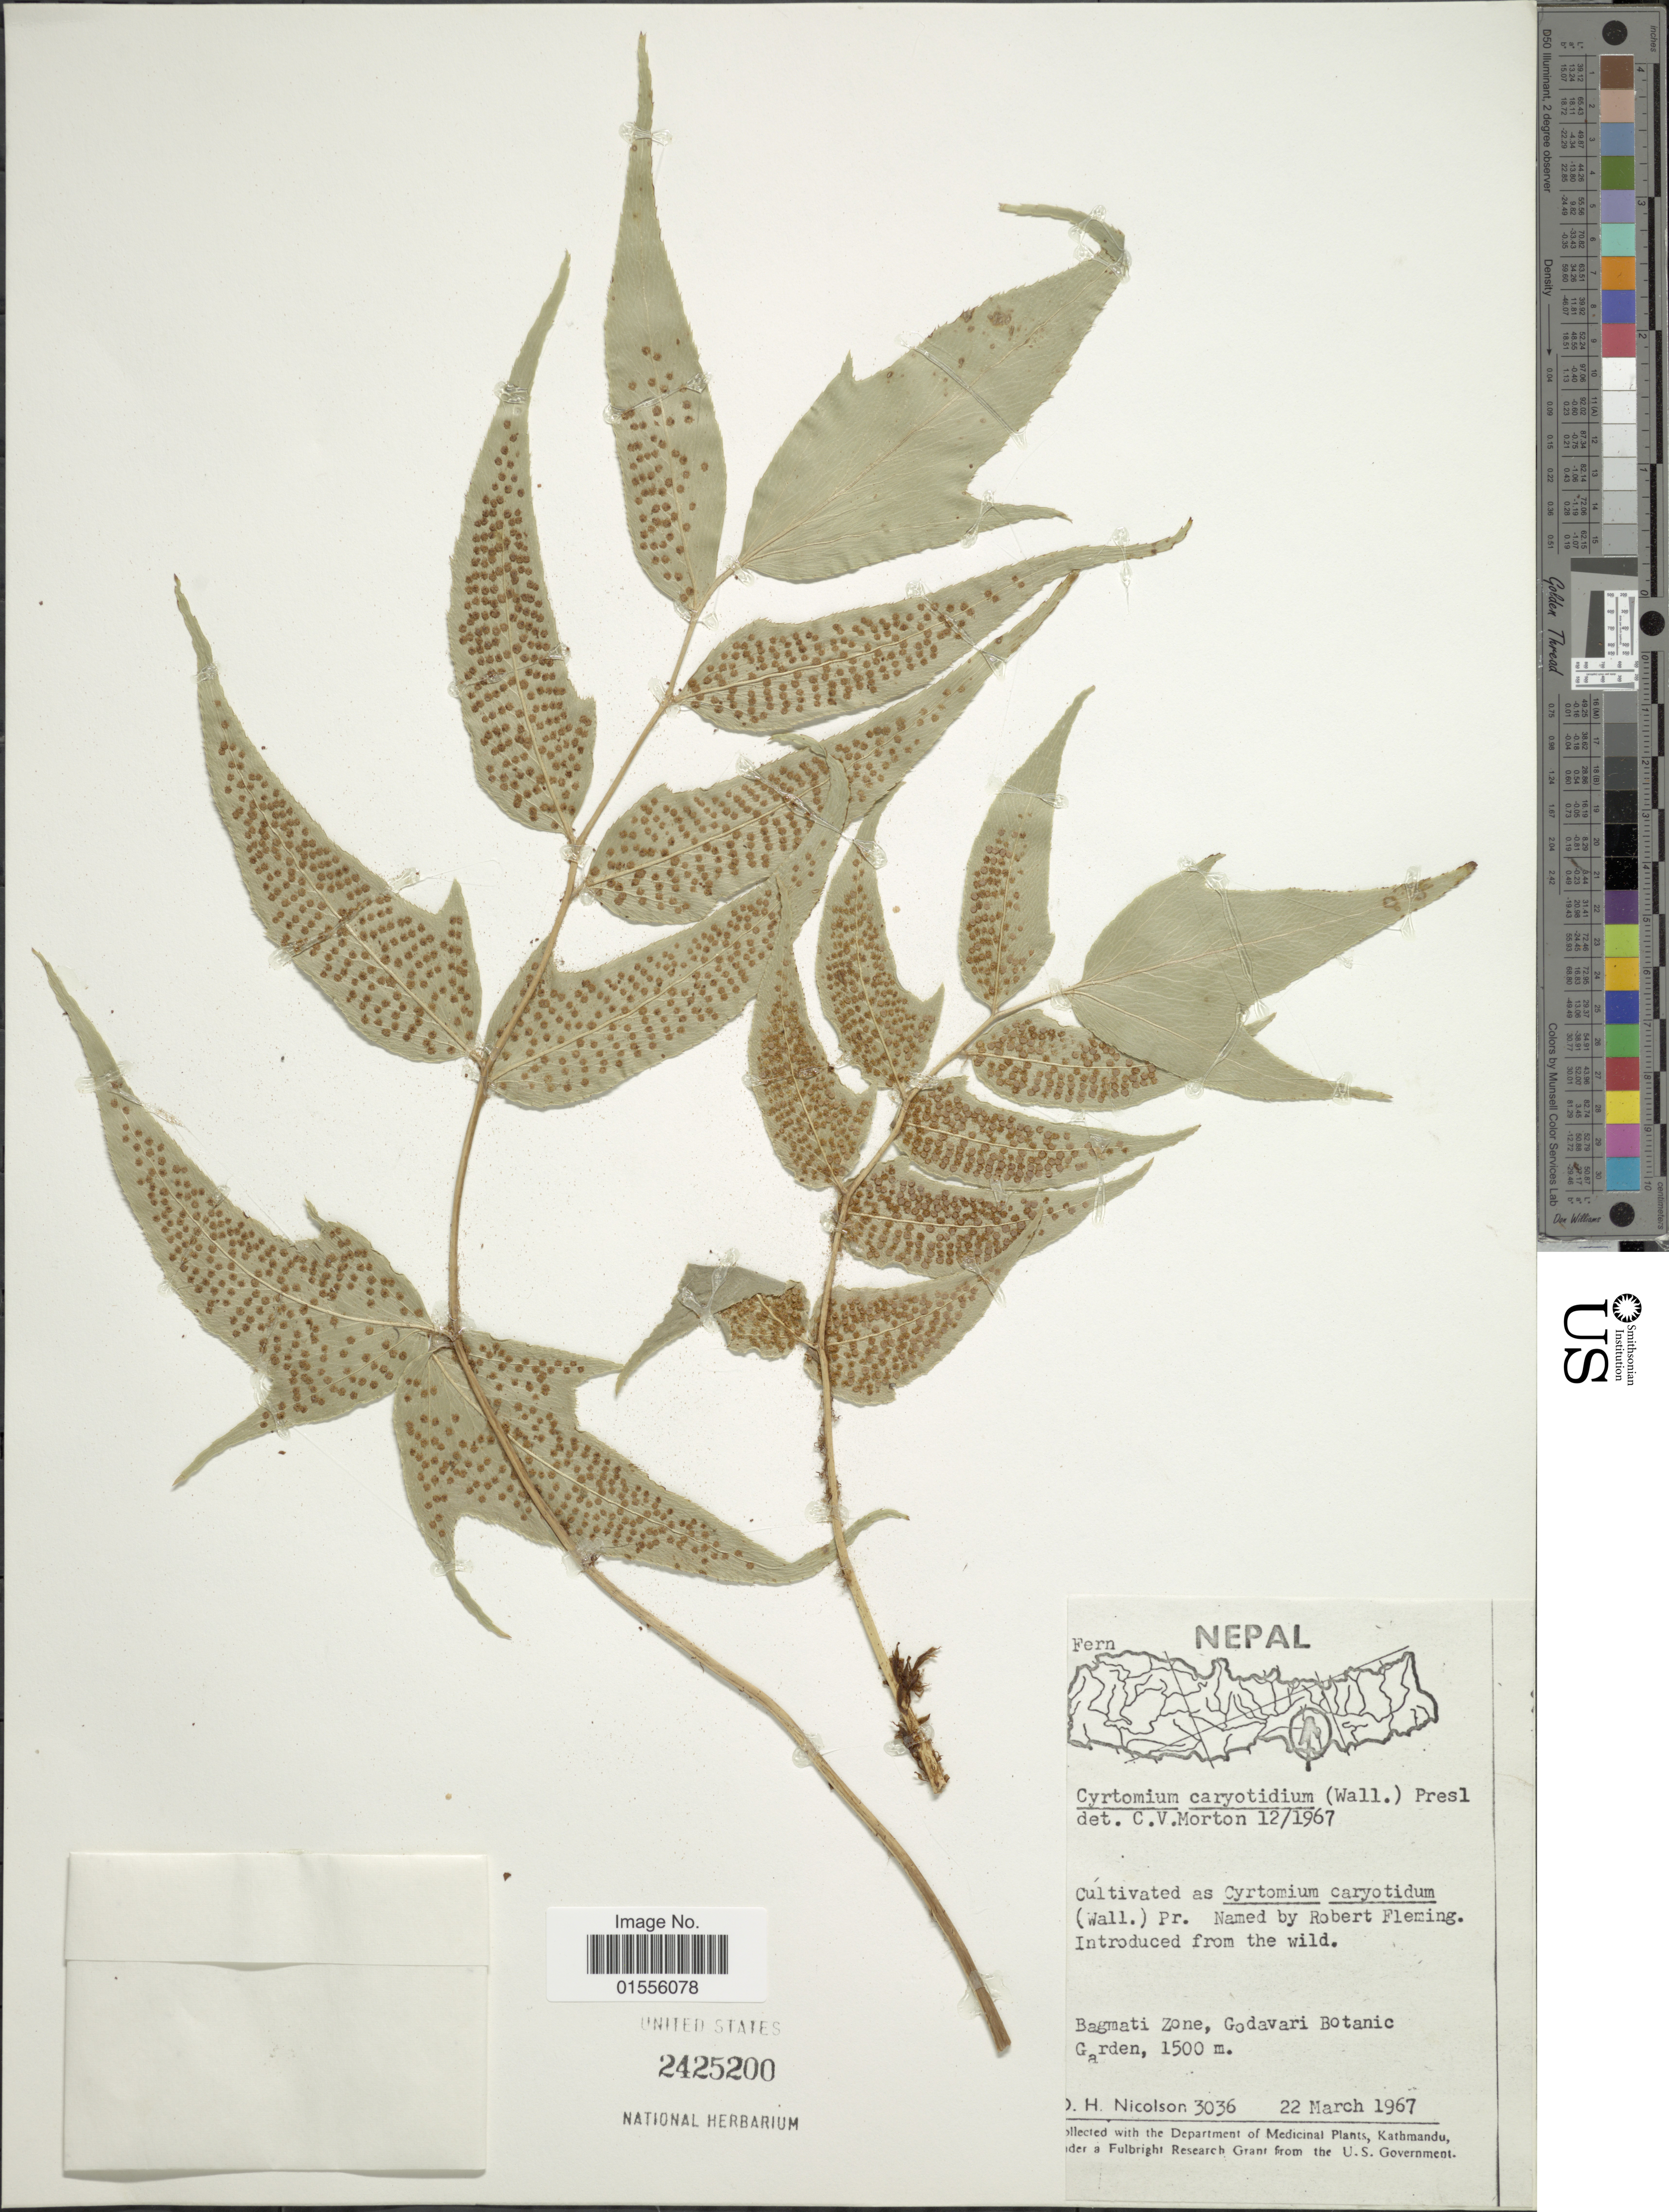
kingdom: Plantae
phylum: Tracheophyta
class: Polypodiopsida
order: Polypodiales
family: Dryopteridaceae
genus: Cyrtomium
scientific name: Cyrtomium caryotideum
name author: (Wall. ex Hook. & Grev.) C. Presl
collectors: D. H. Nicolson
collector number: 3036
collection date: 1967-03-22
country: Nepal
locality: Bagmati Zone, Godavari Botanic Garden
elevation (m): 1500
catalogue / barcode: US 2425200